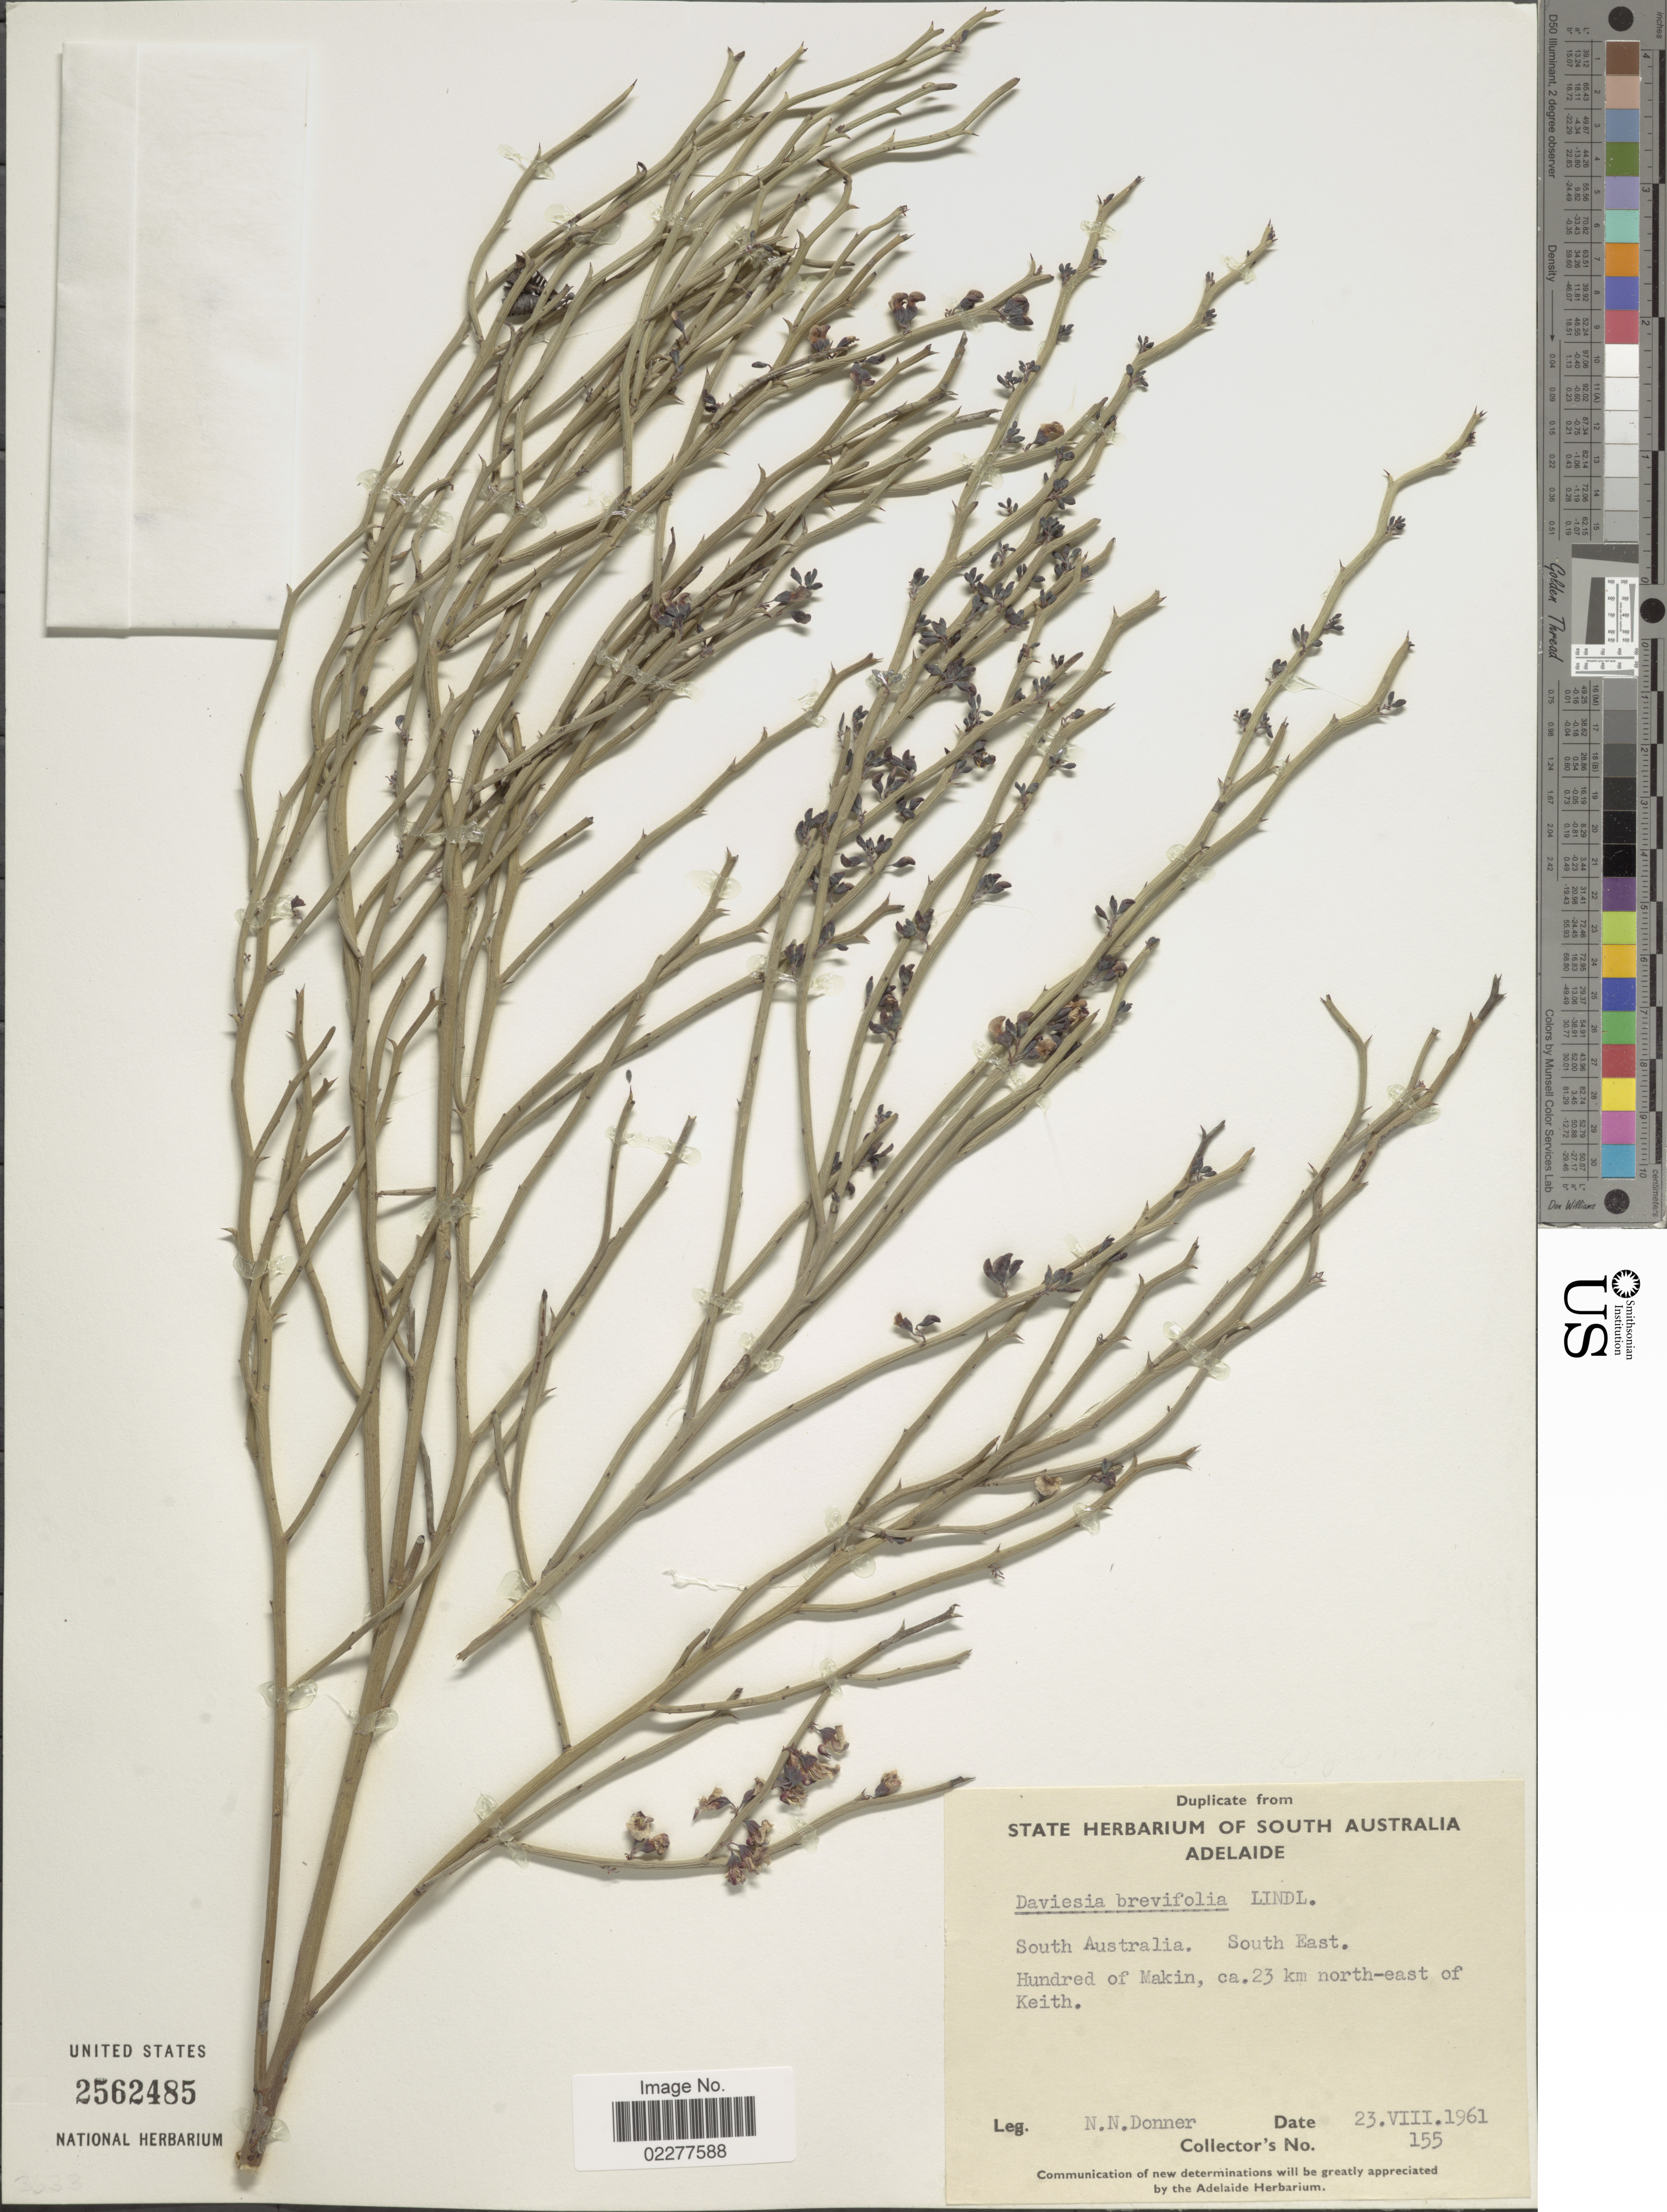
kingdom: Plantae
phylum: Tracheophyta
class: Magnoliopsida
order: Fabales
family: Fabaceae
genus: Daviesia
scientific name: Daviesia brevifolia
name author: Lindl.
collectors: N. Donner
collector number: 155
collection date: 1961-08-23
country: Australia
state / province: South Australia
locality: South East, Hundred of Makin, ca 23 km north-east of Keith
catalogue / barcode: US 2562485